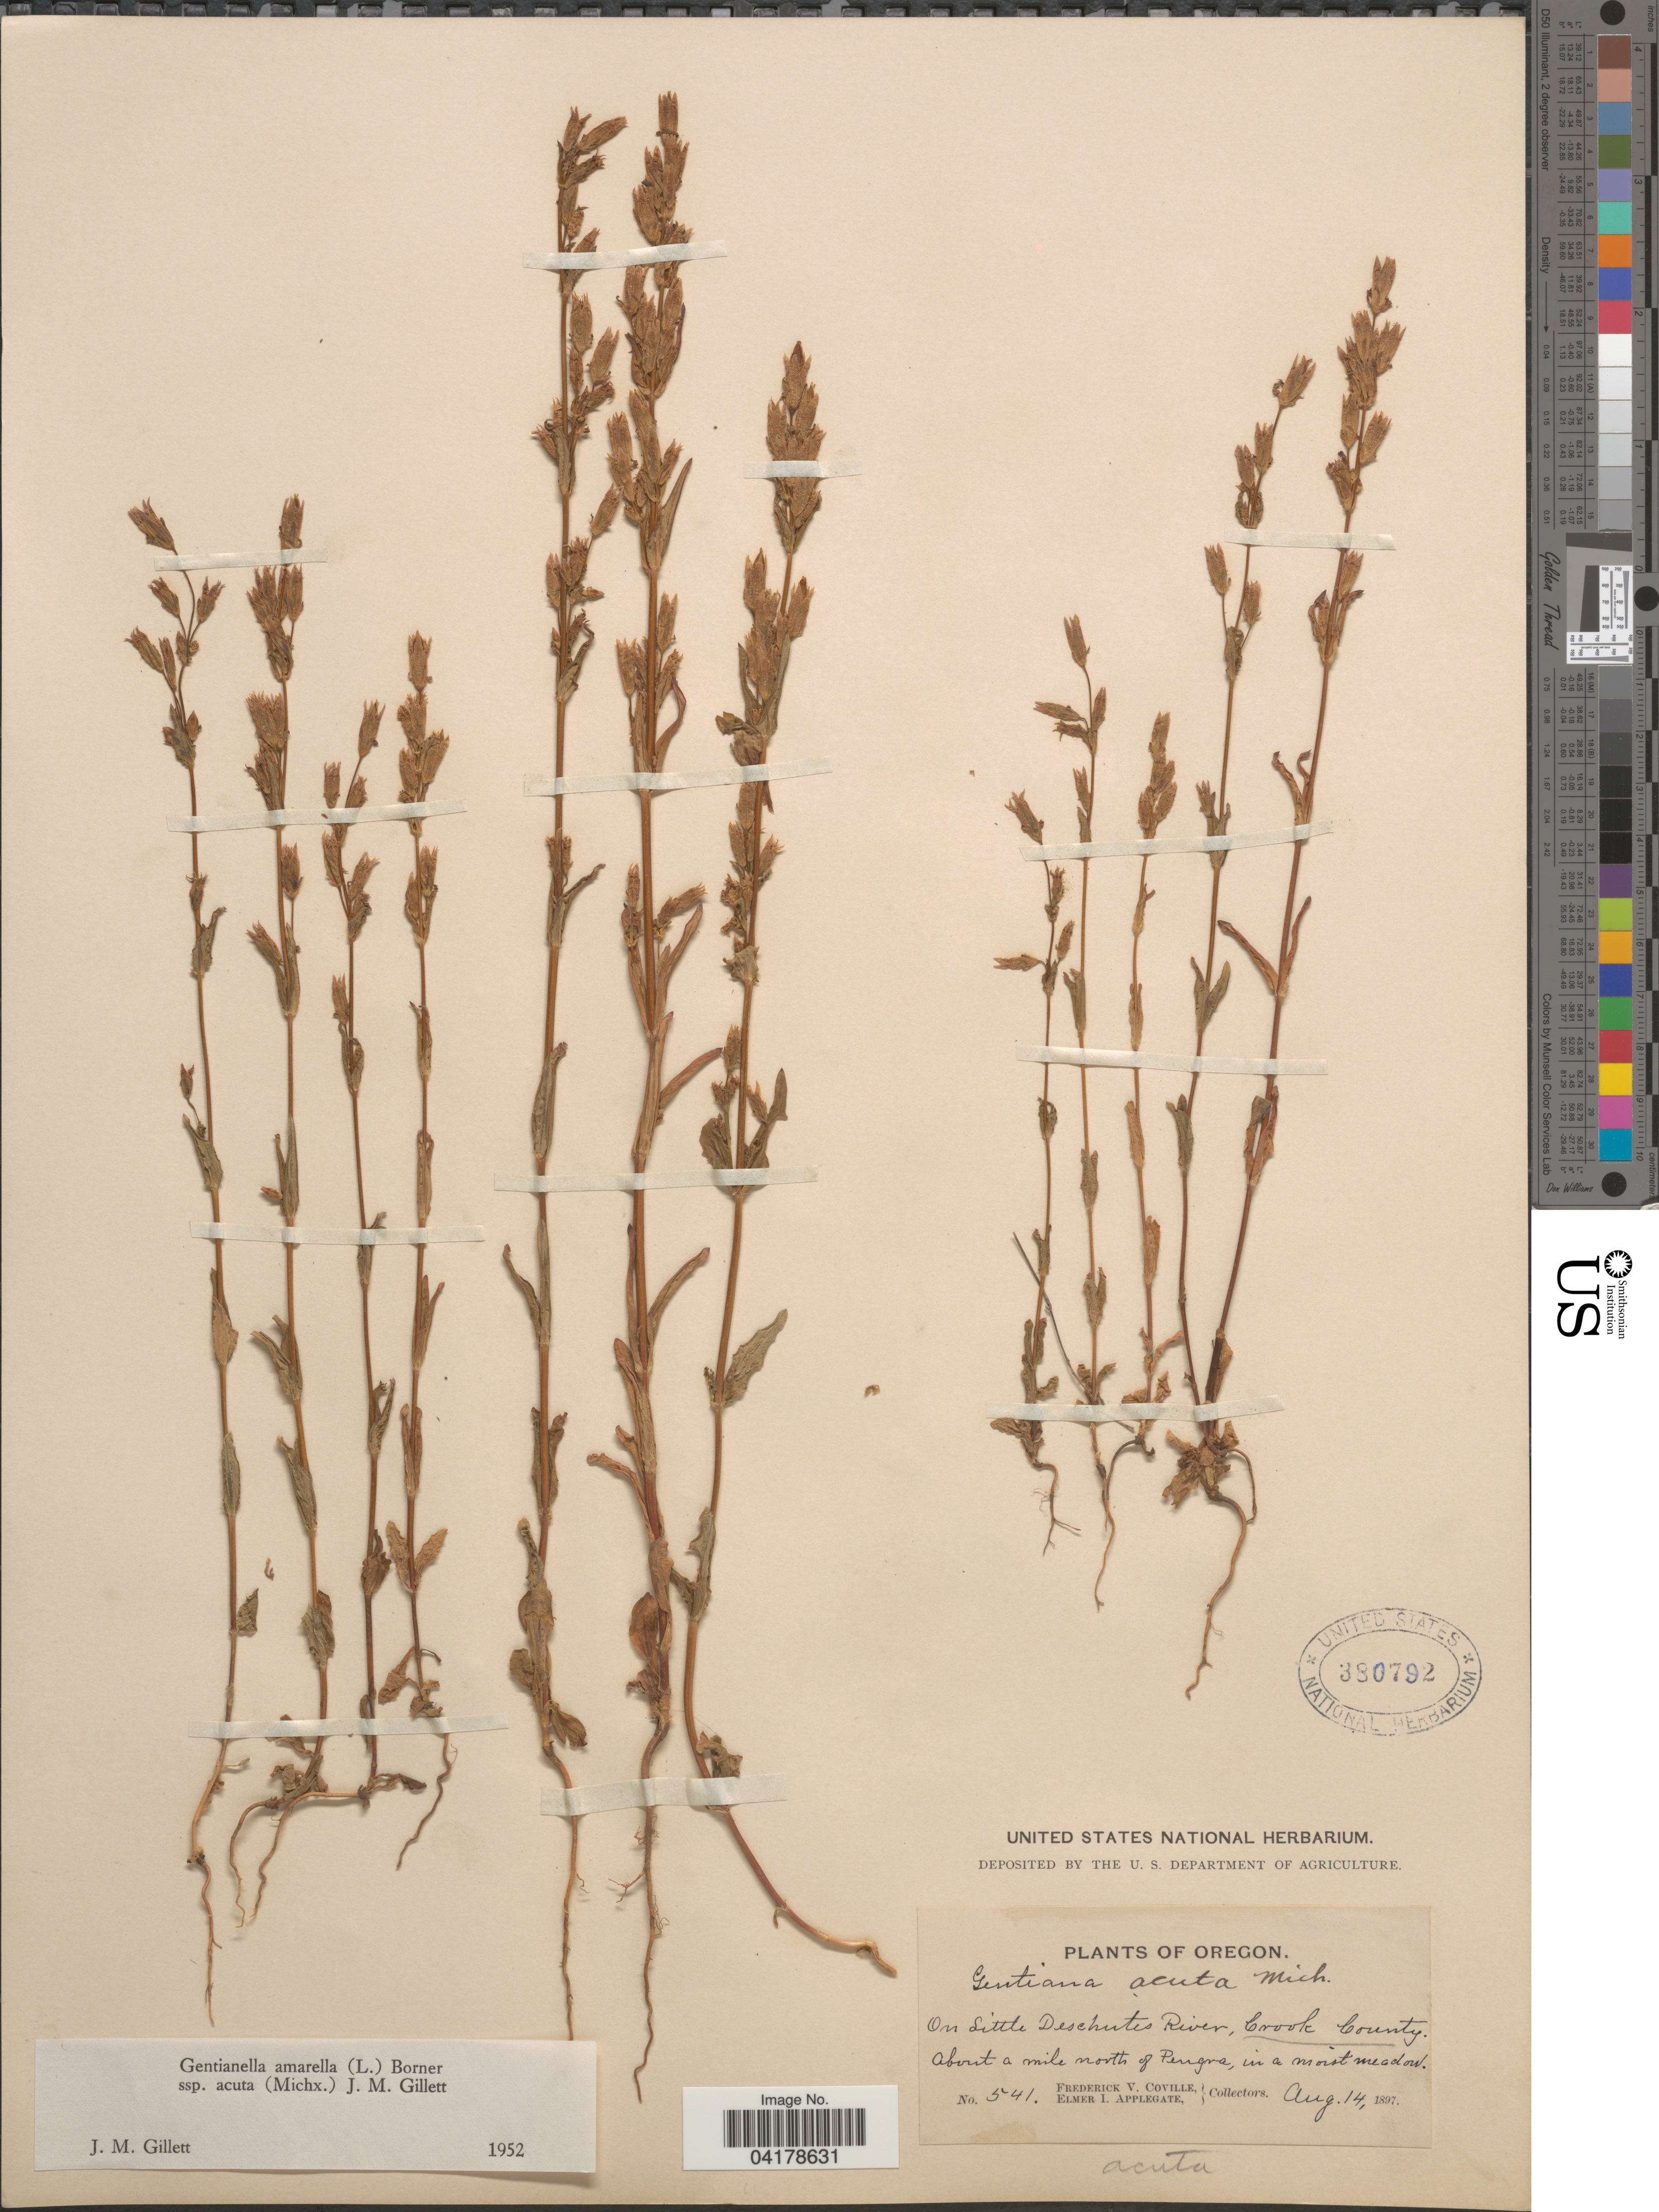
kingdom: Plantae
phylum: Tracheophyta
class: Magnoliopsida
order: Gentianales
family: Gentianaceae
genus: Gentianella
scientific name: Gentianella amarella subsp. acuta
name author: (Michx.) J.M. Gillett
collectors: F. V. Coville & E. I. Applegate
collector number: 541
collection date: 1897-08-14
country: United States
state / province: Oregon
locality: On Little Deschutes River, Crook County. About a mile north of Pengra.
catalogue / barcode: US 380792